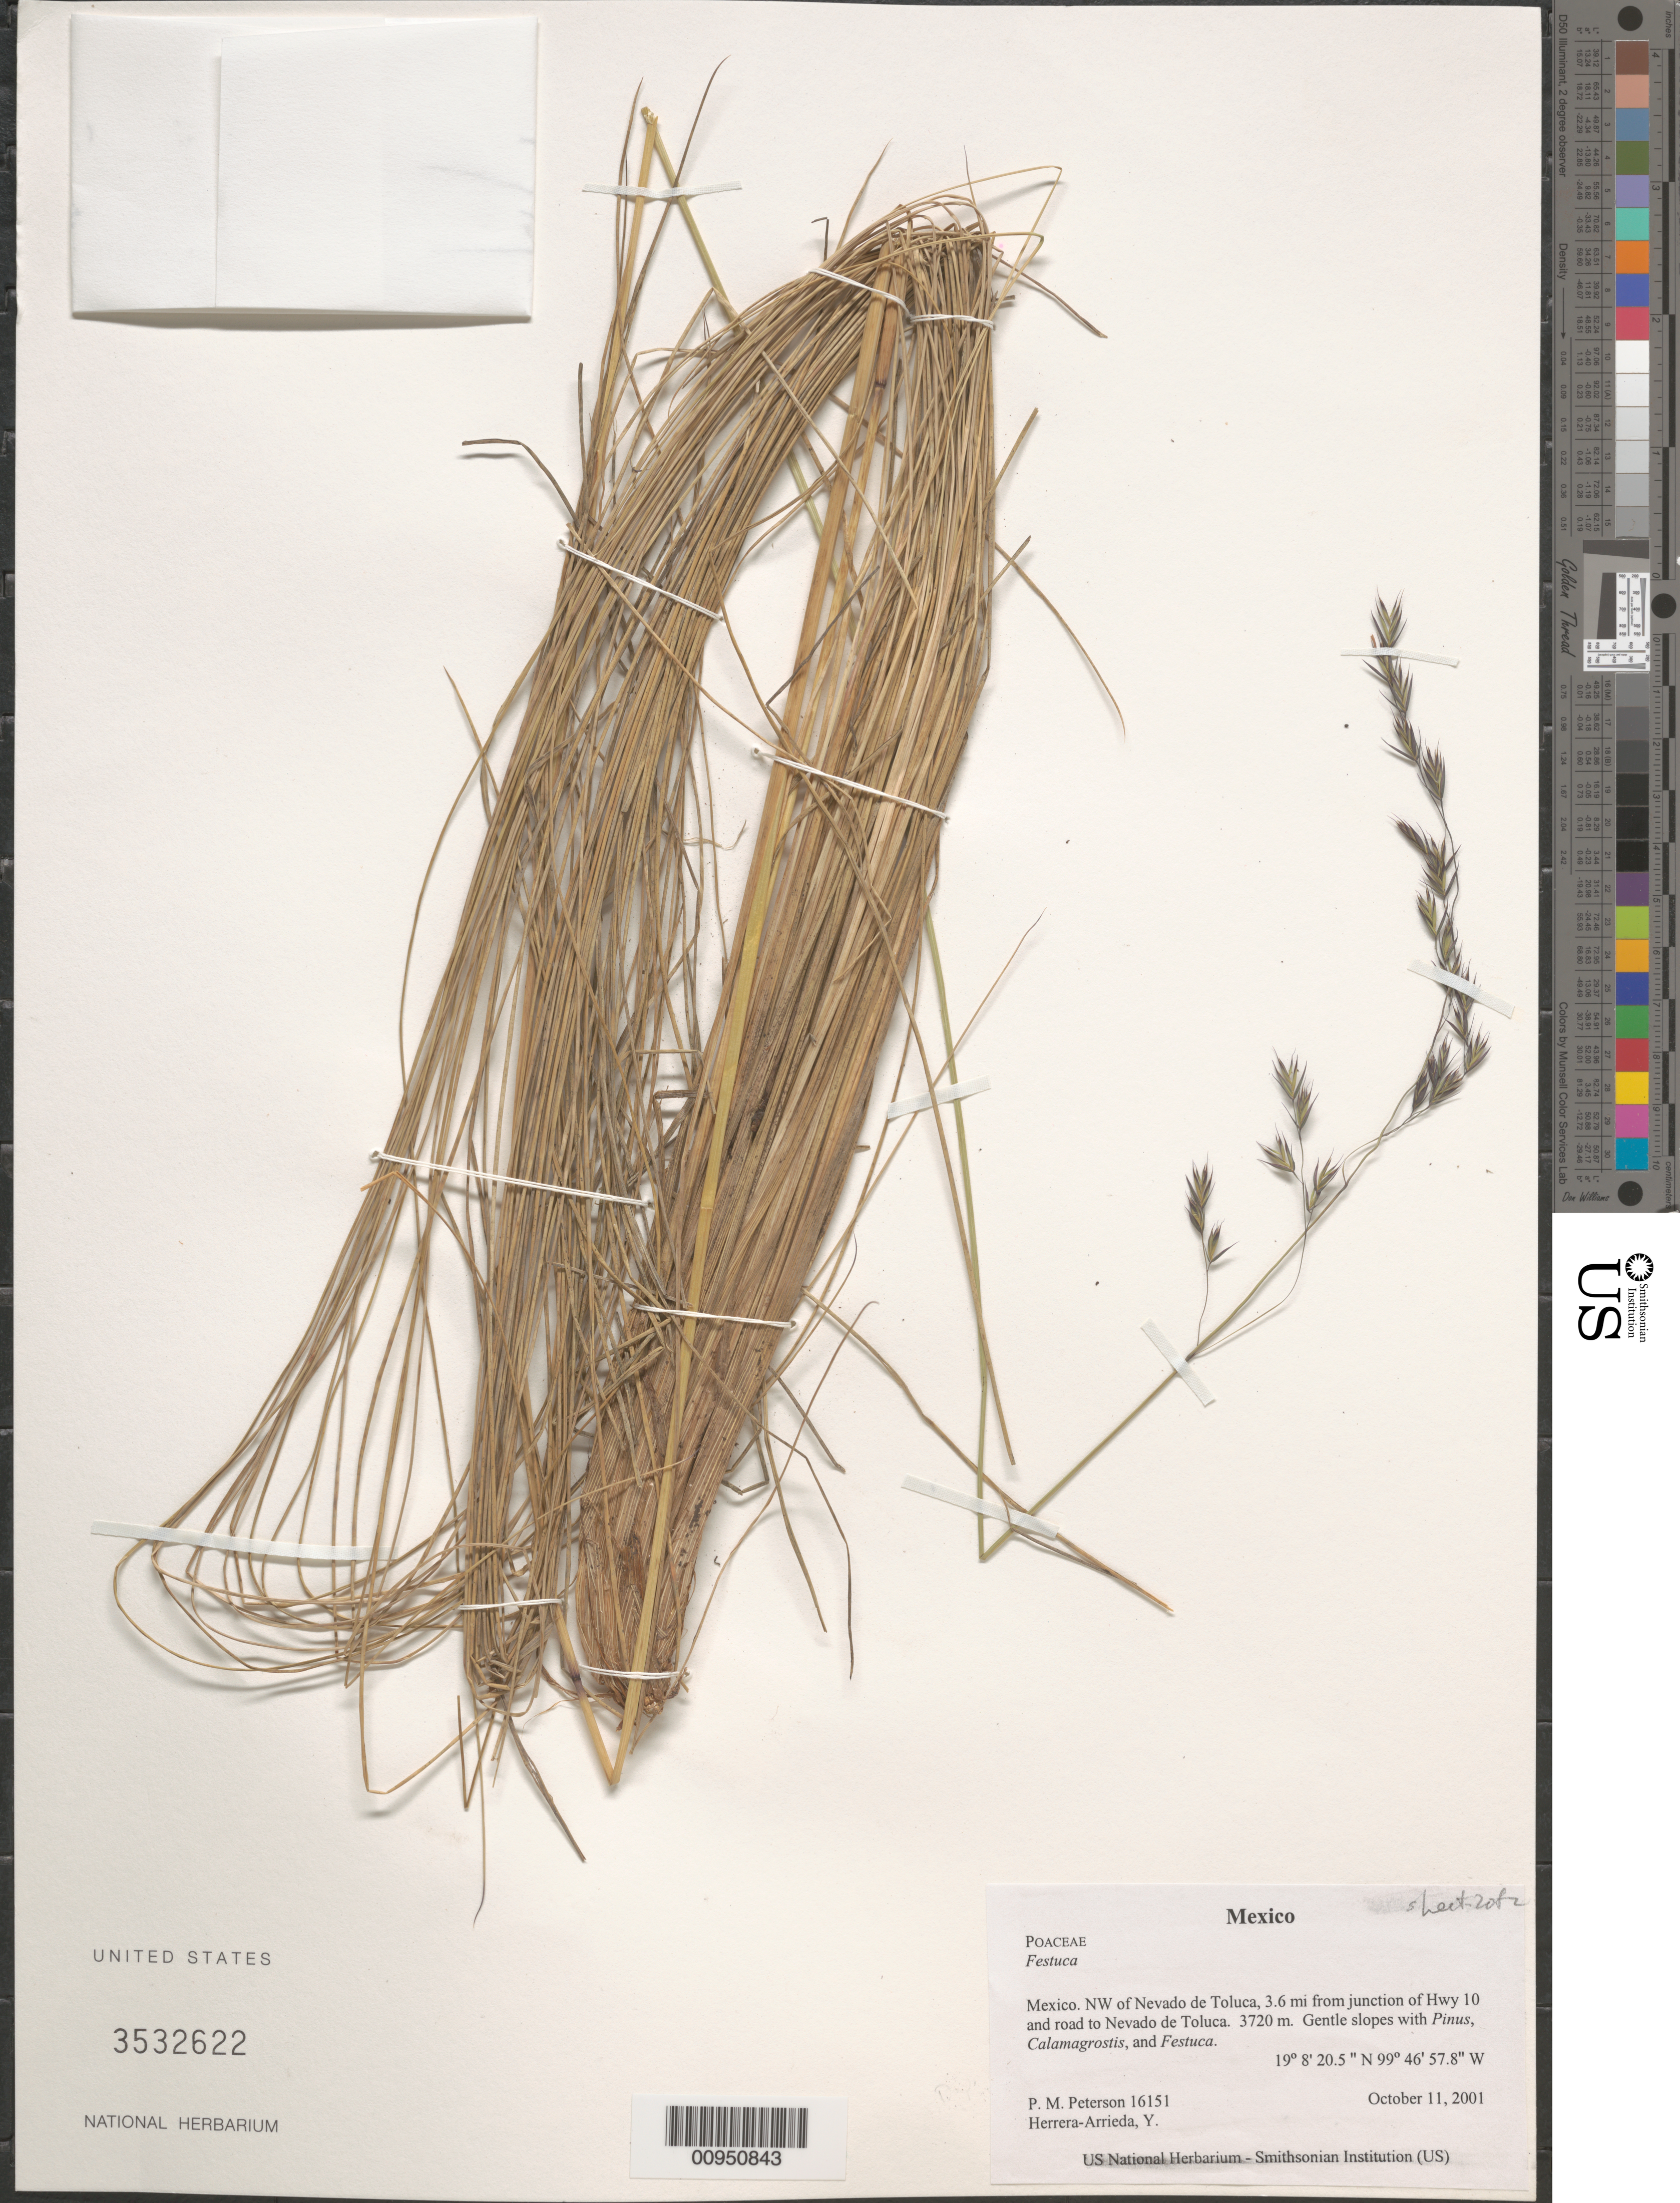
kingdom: Plantae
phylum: Tracheophyta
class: Liliopsida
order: Poales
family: Poaceae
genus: Festuca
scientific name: Festuca sp.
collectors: P. M. Peterson & Y. Herrera Arrieta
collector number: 16151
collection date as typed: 11 Oct 2001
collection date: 2001-10-11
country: Mexico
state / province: México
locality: NW of Nevado de Toluca, 3.6 mi from junction of Hwy 10 and road to Nevado de Toluca.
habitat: Gentle slopes with ~Pinus, Calamagrostis, and Festuca.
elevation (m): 3720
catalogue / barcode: US 3532622